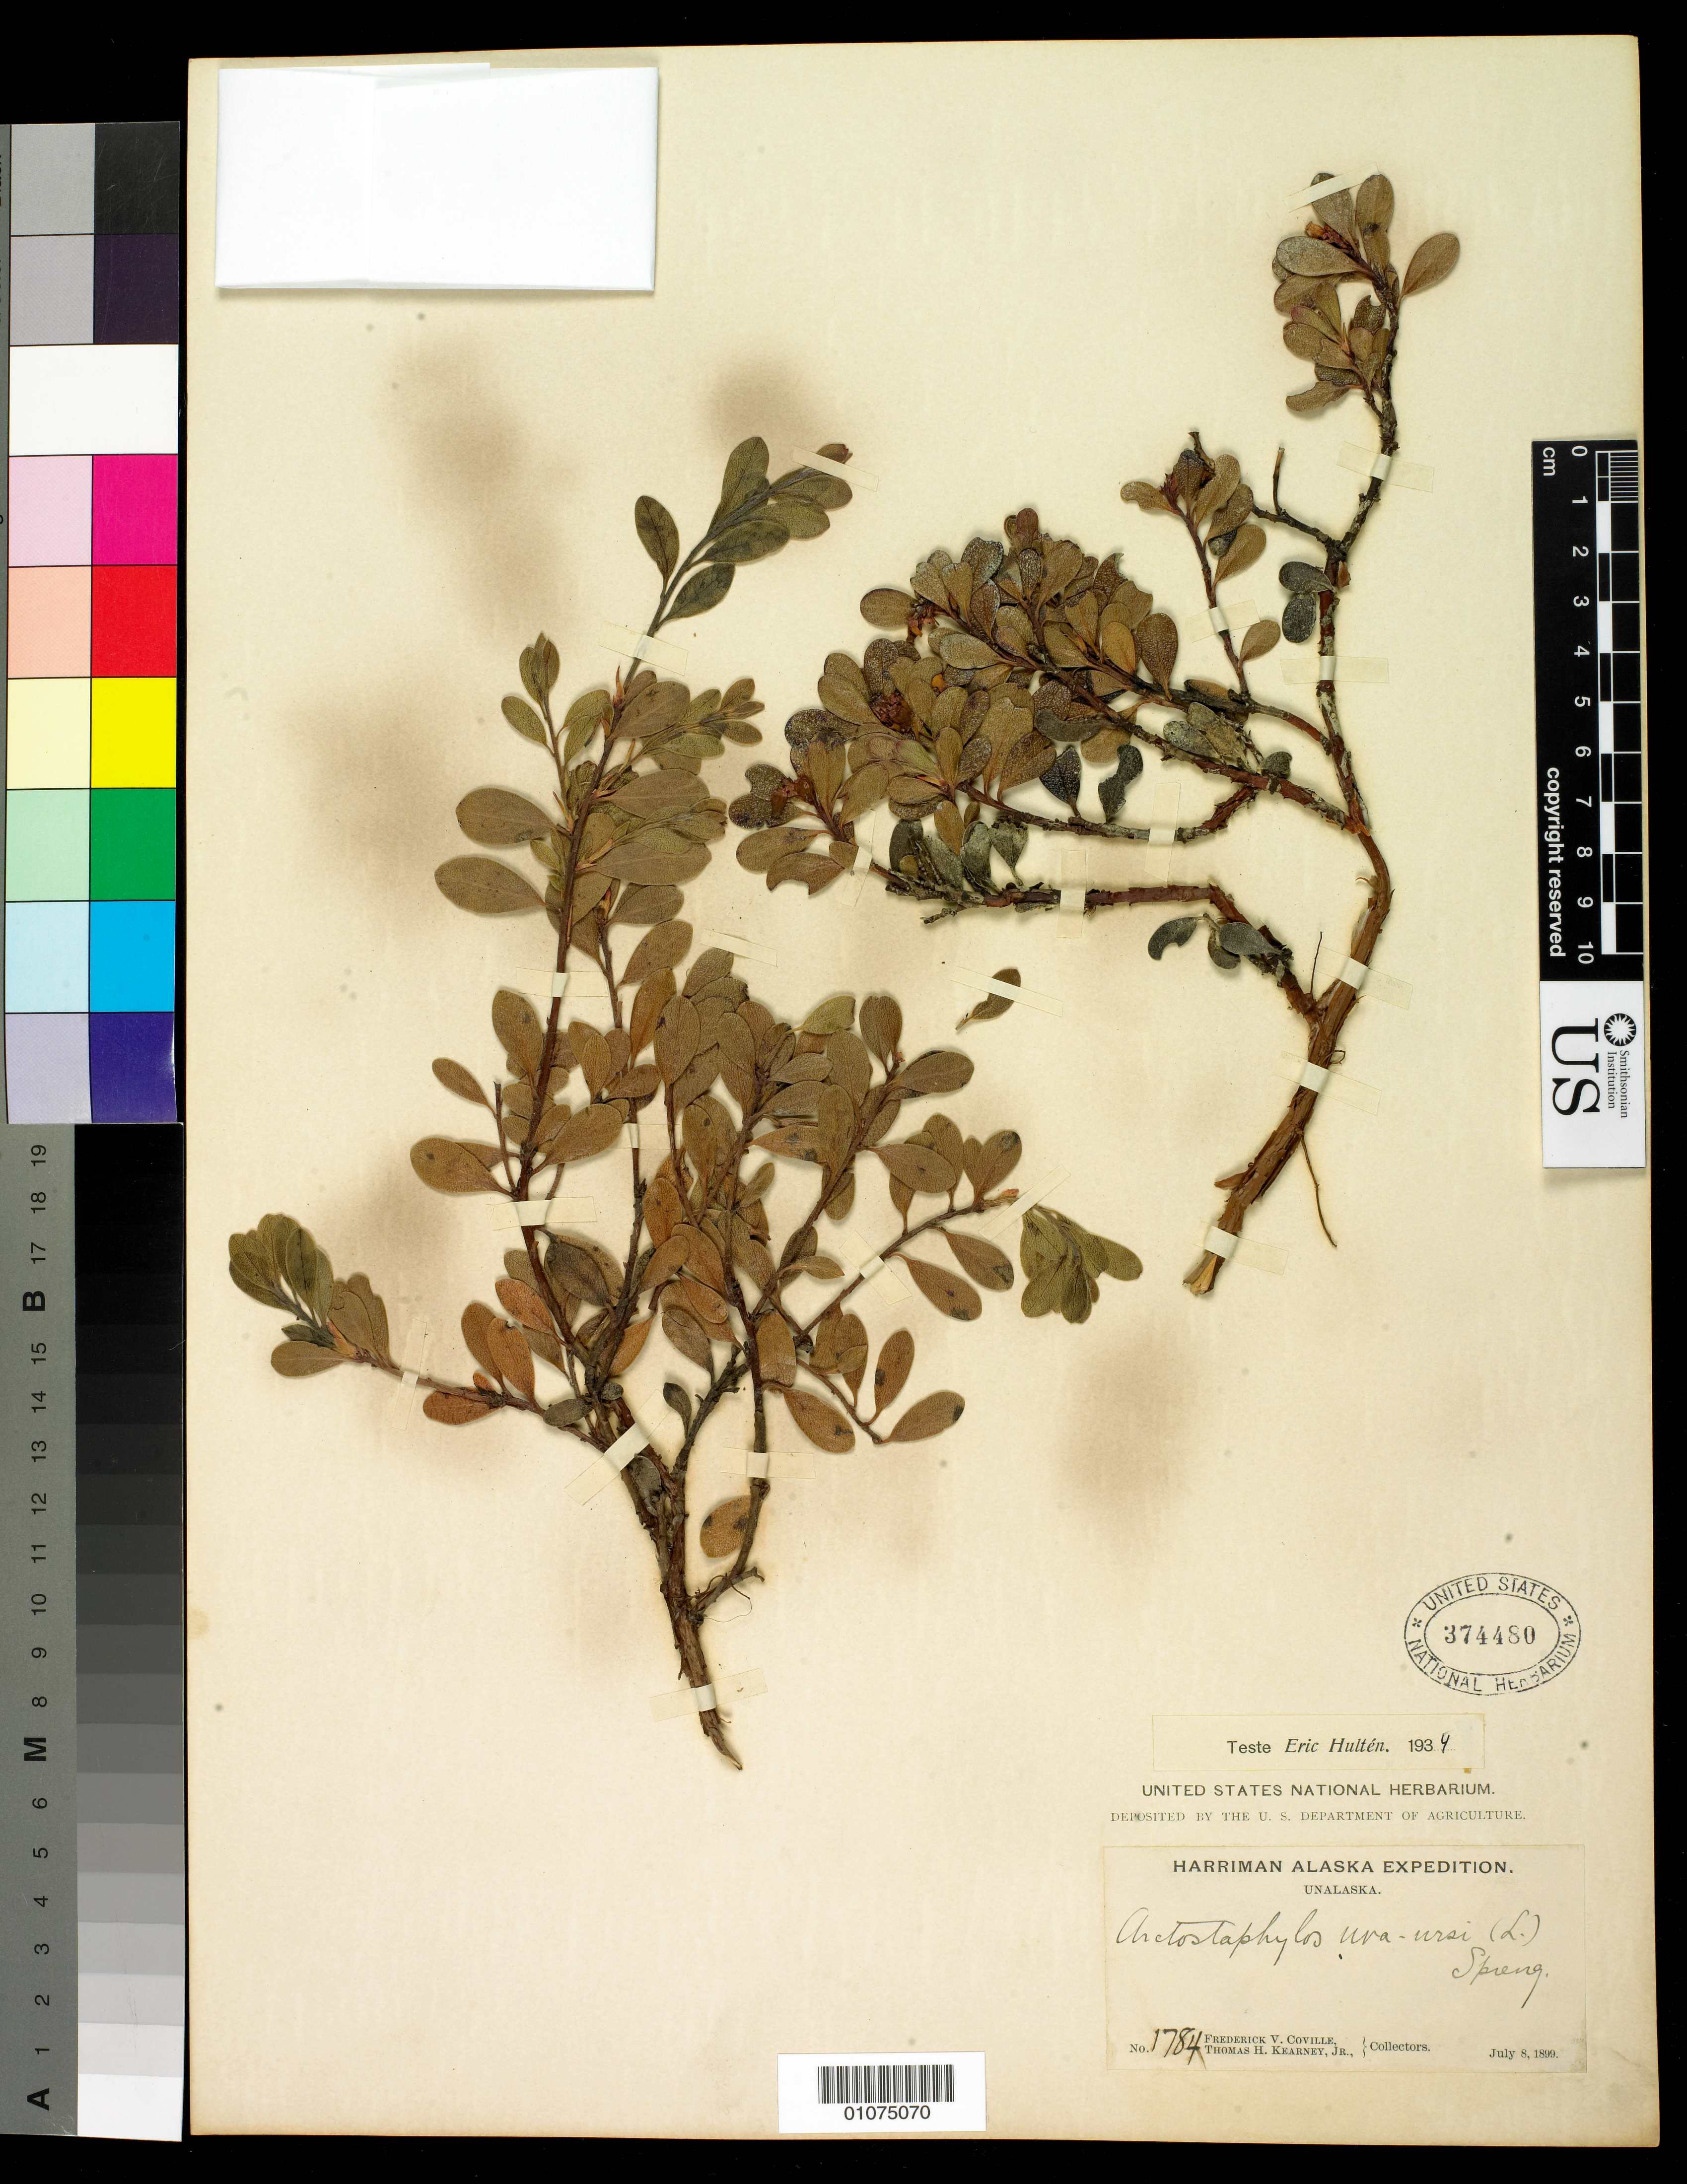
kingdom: Plantae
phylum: Tracheophyta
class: Magnoliopsida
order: Ericales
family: Ericaceae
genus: Arctostaphylos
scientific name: Arctostaphylos uva-ursi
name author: (L.) Spreng.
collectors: F. V. Coville & T. H. Kearney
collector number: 1784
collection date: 1899-07-08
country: United States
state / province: Alaska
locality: Unalaska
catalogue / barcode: US 374480